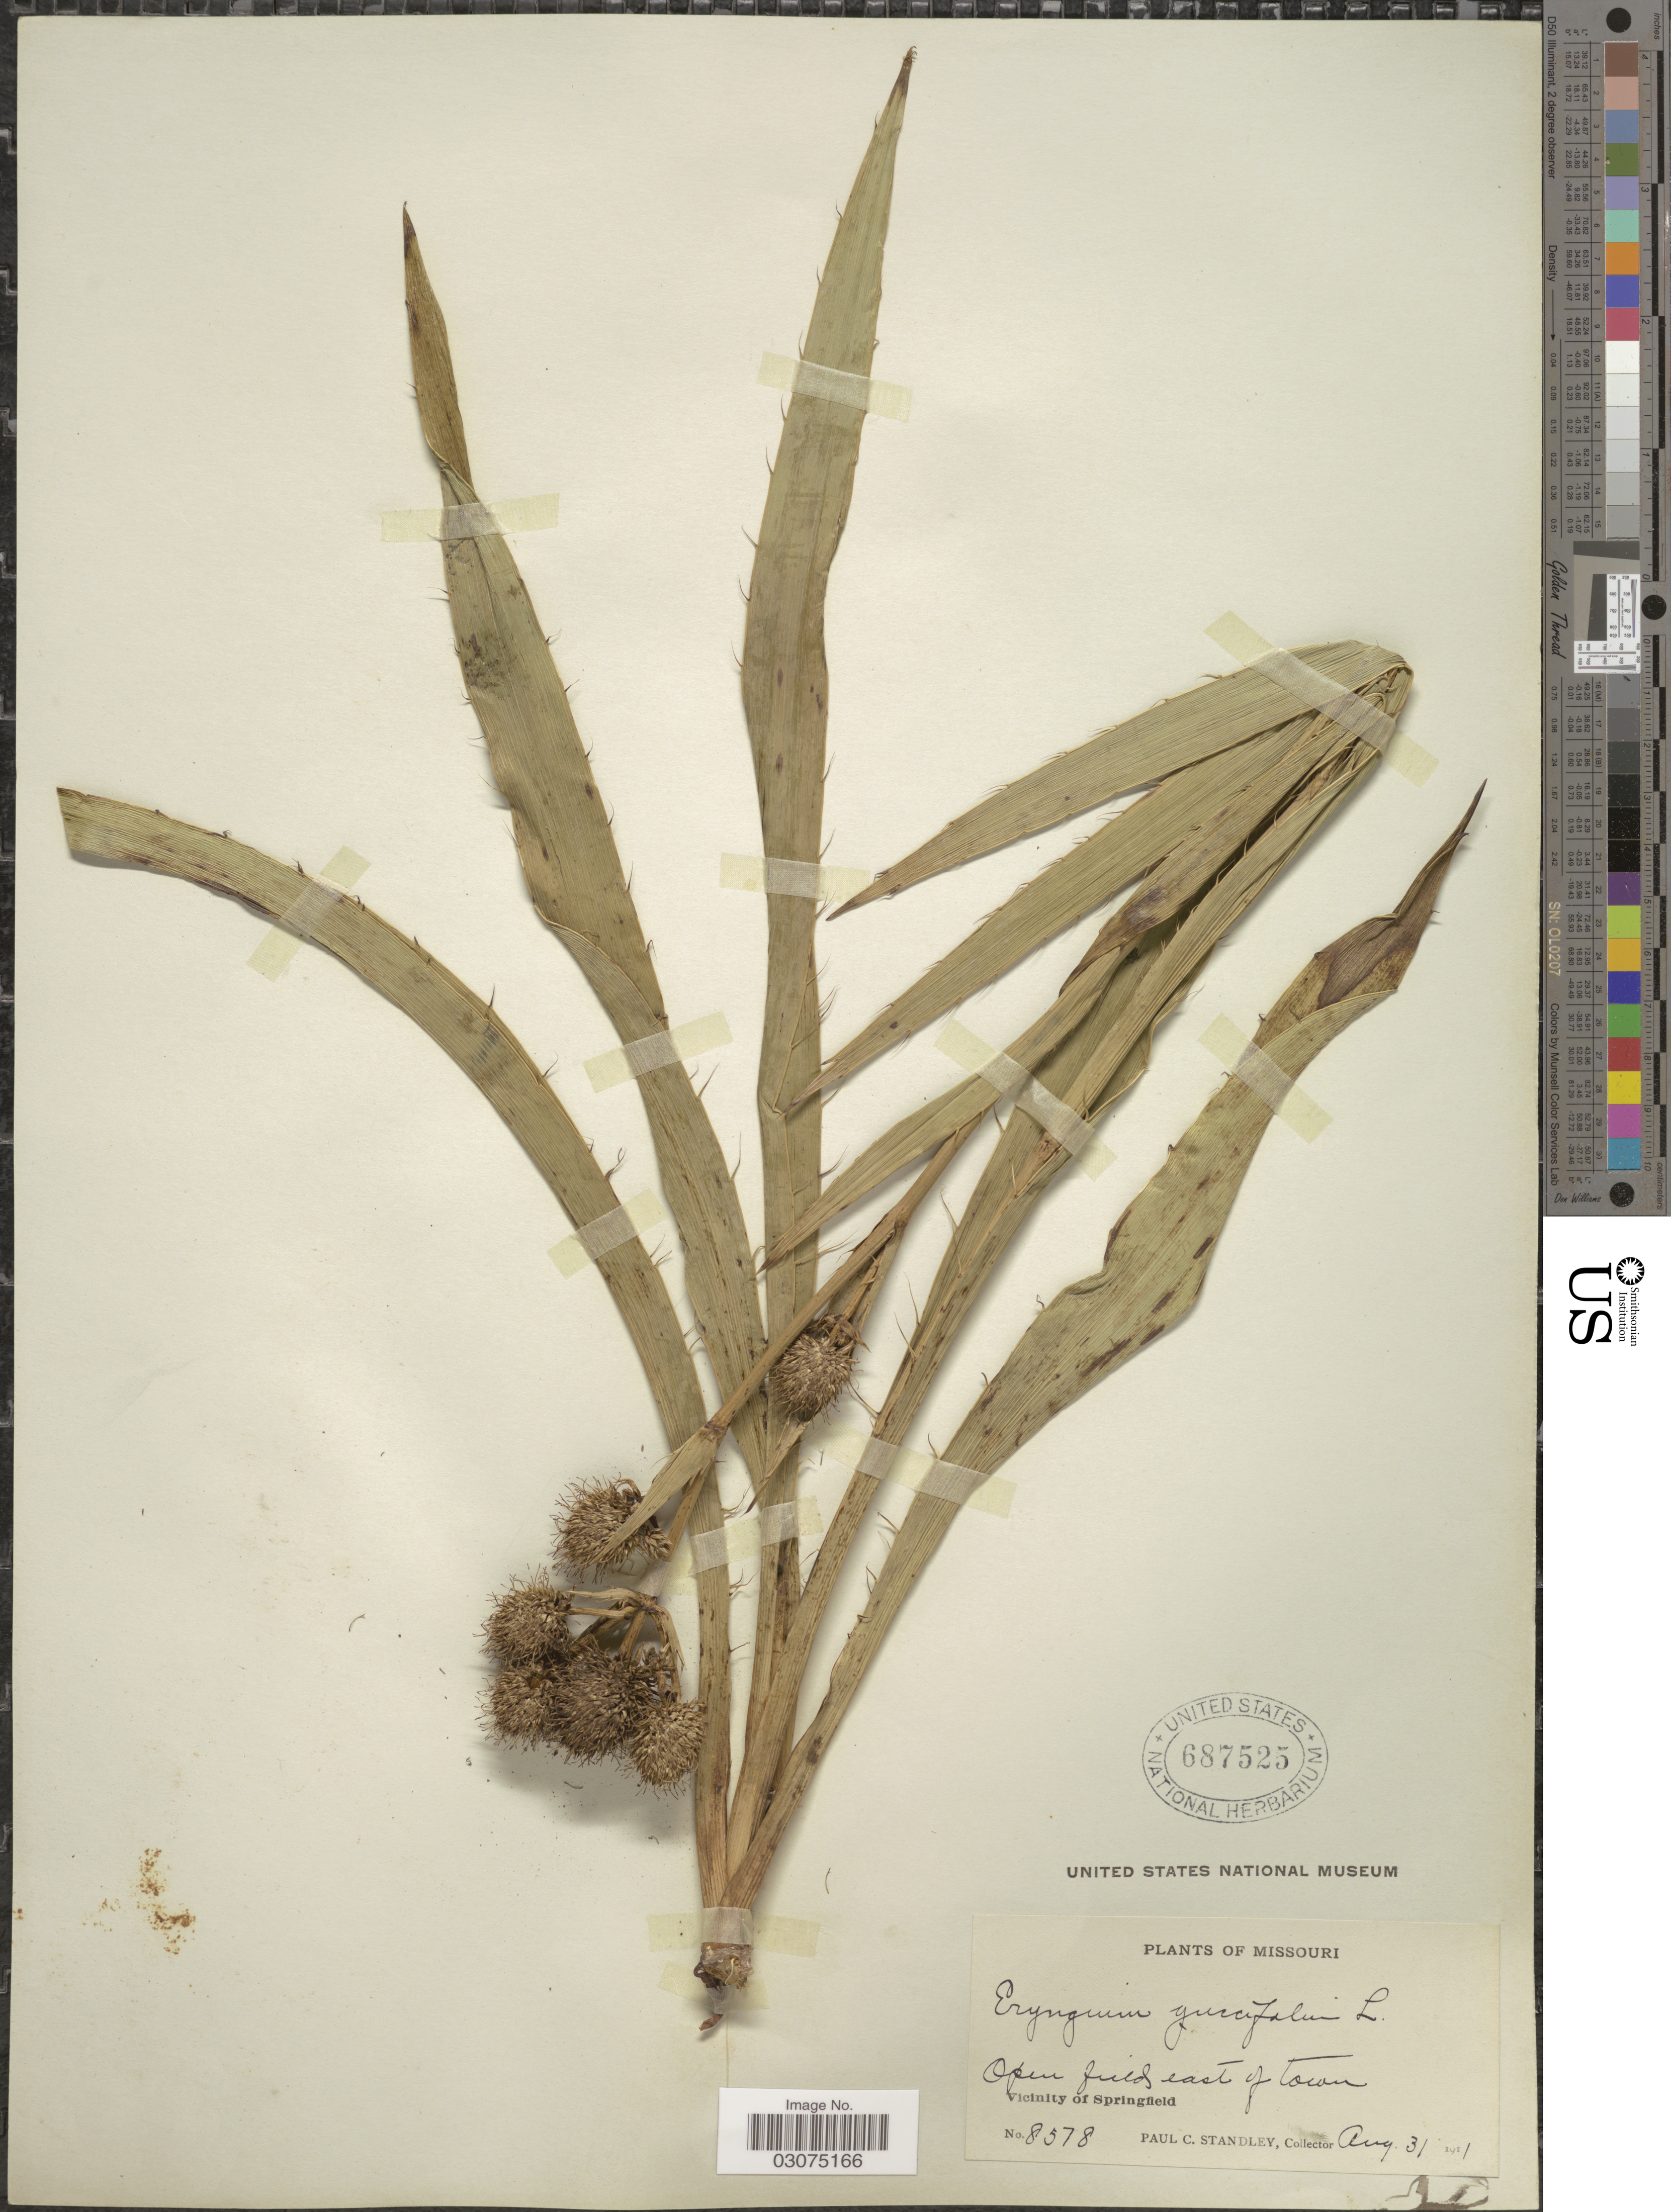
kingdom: Plantae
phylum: Tracheophyta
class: Magnoliopsida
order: Apiales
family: Apiaceae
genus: Eryngium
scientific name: Eryngium yuccifolium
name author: Michx.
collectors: P. C. Standley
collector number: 8578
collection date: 1911-08-31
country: United States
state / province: Missouri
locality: East of town. Vicinity of Springfield.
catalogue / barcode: US 687525